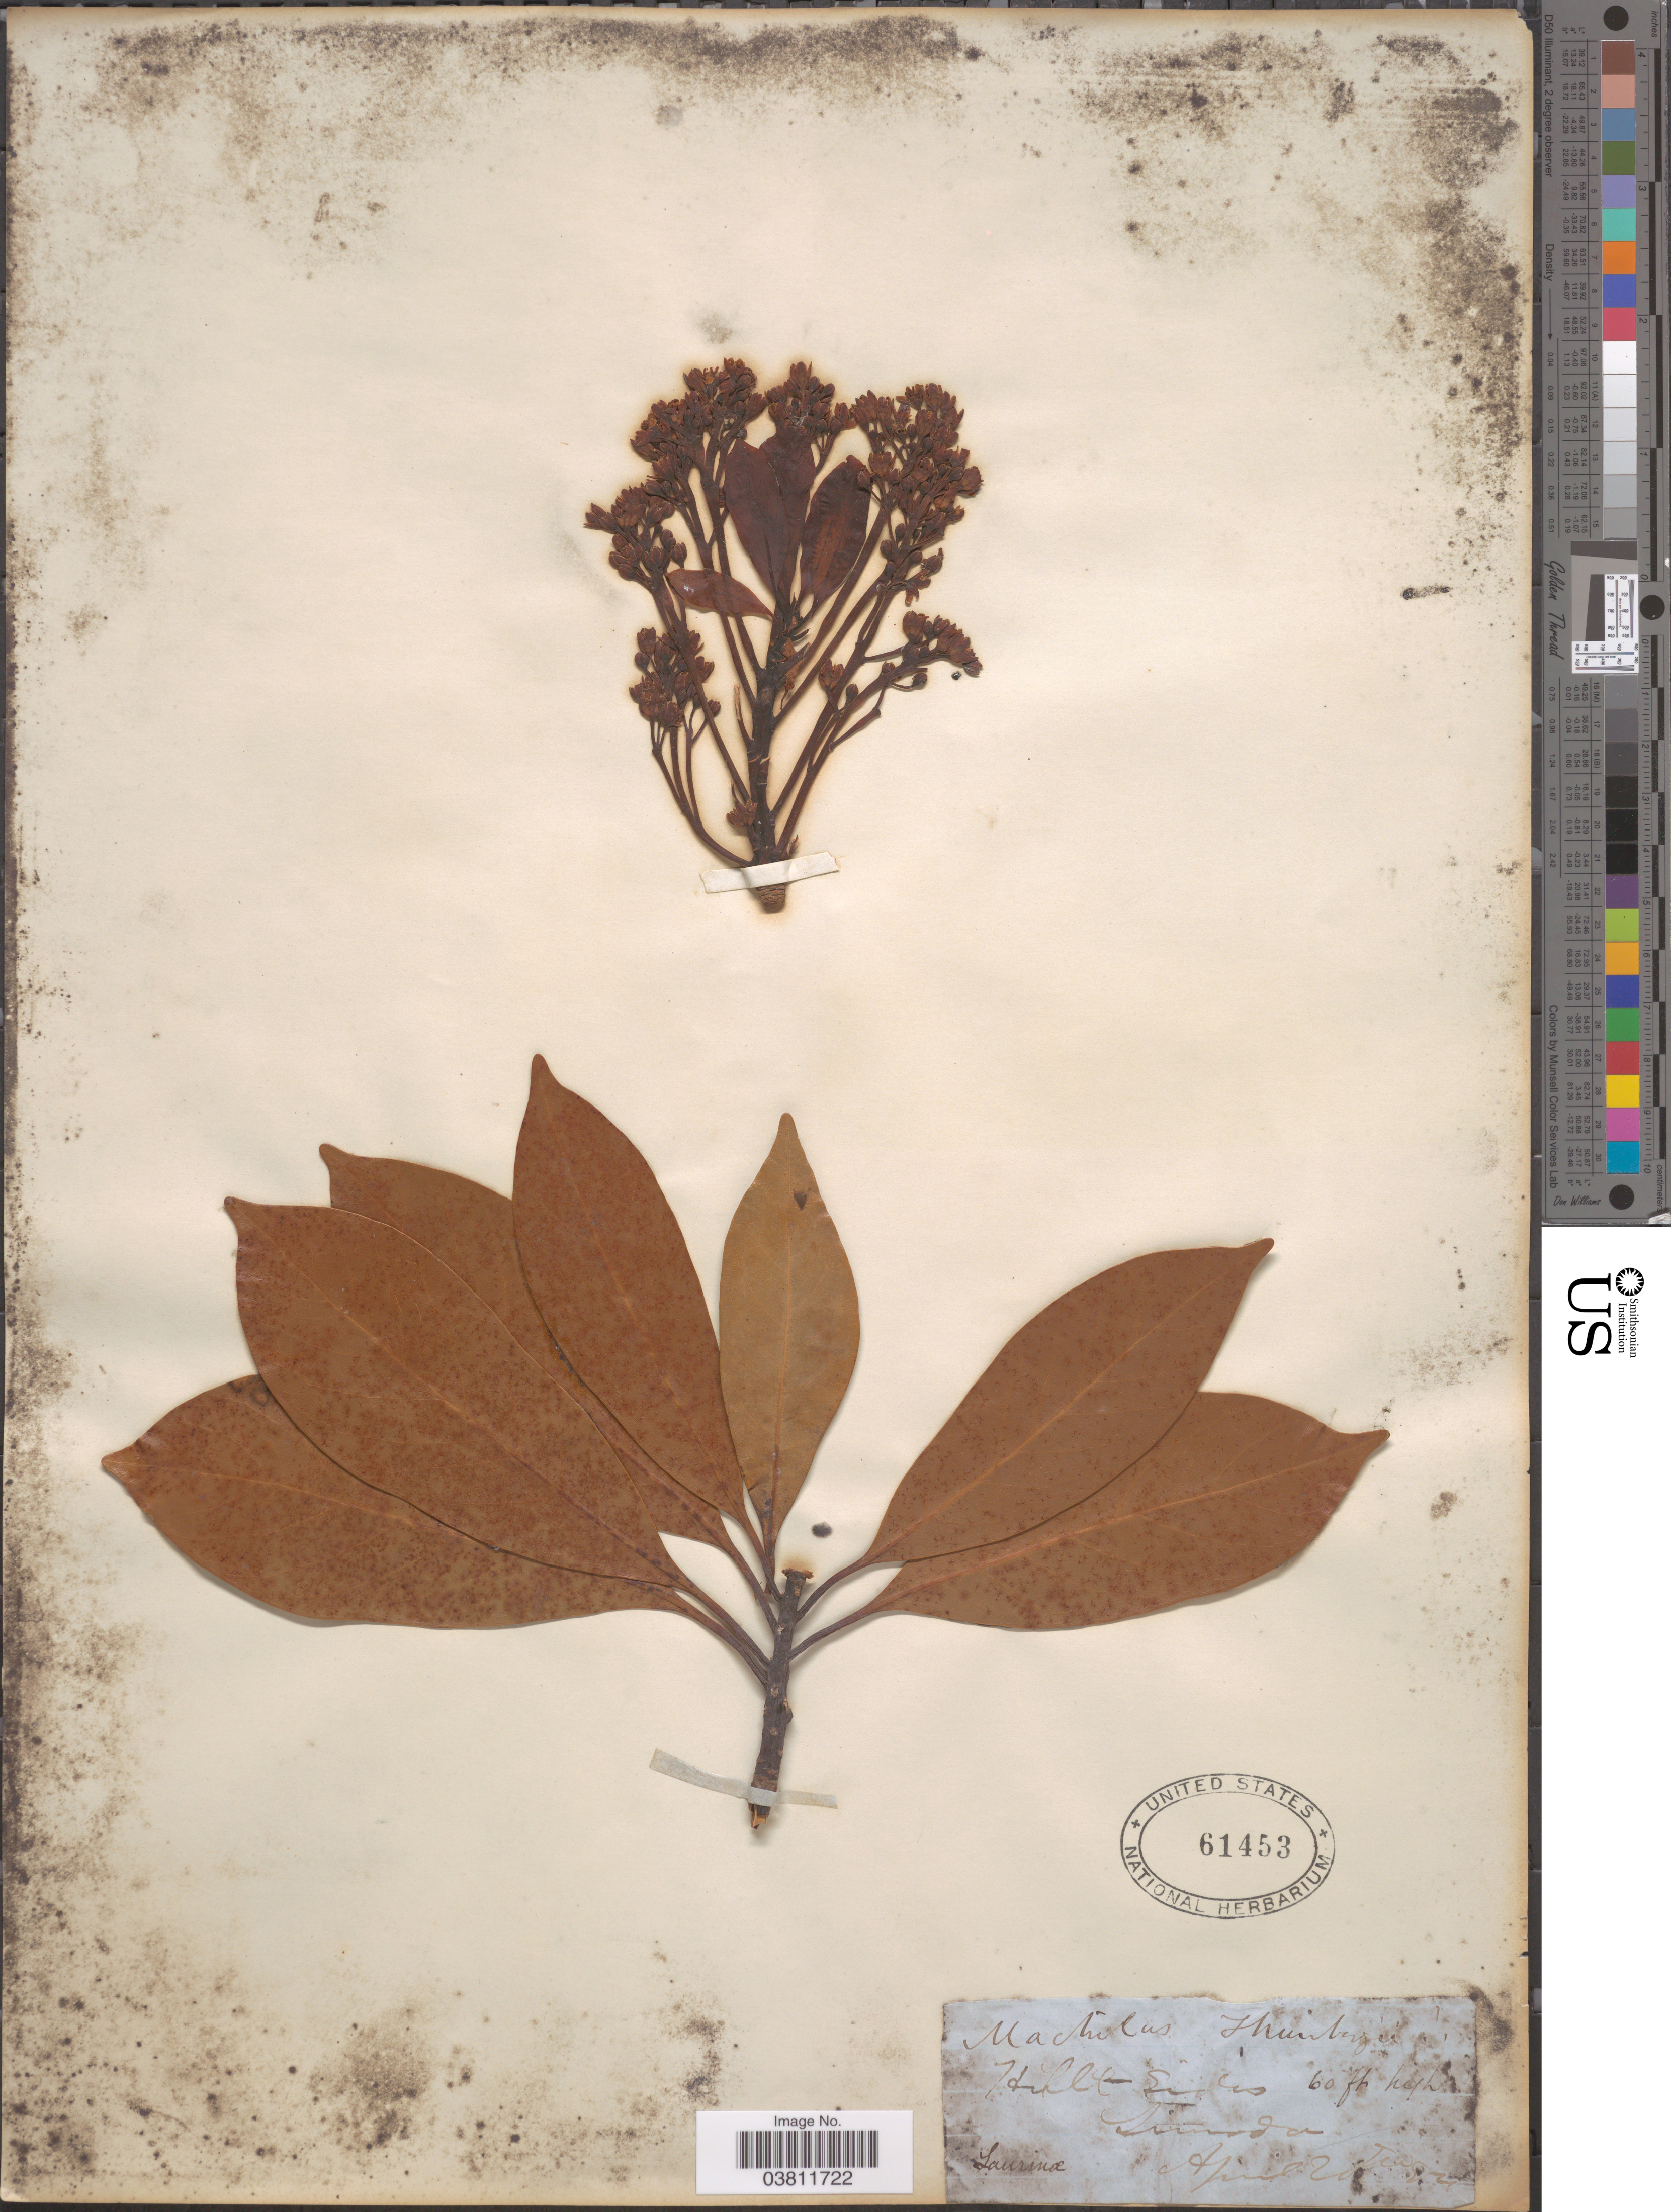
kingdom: Plantae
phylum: Tracheophyta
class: Magnoliopsida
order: Laurales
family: Lauraceae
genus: Machilus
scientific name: Machilus thunbergii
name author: Siebold & Zucc.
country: Japan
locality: Hillsides, Simoda.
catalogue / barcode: US 61453